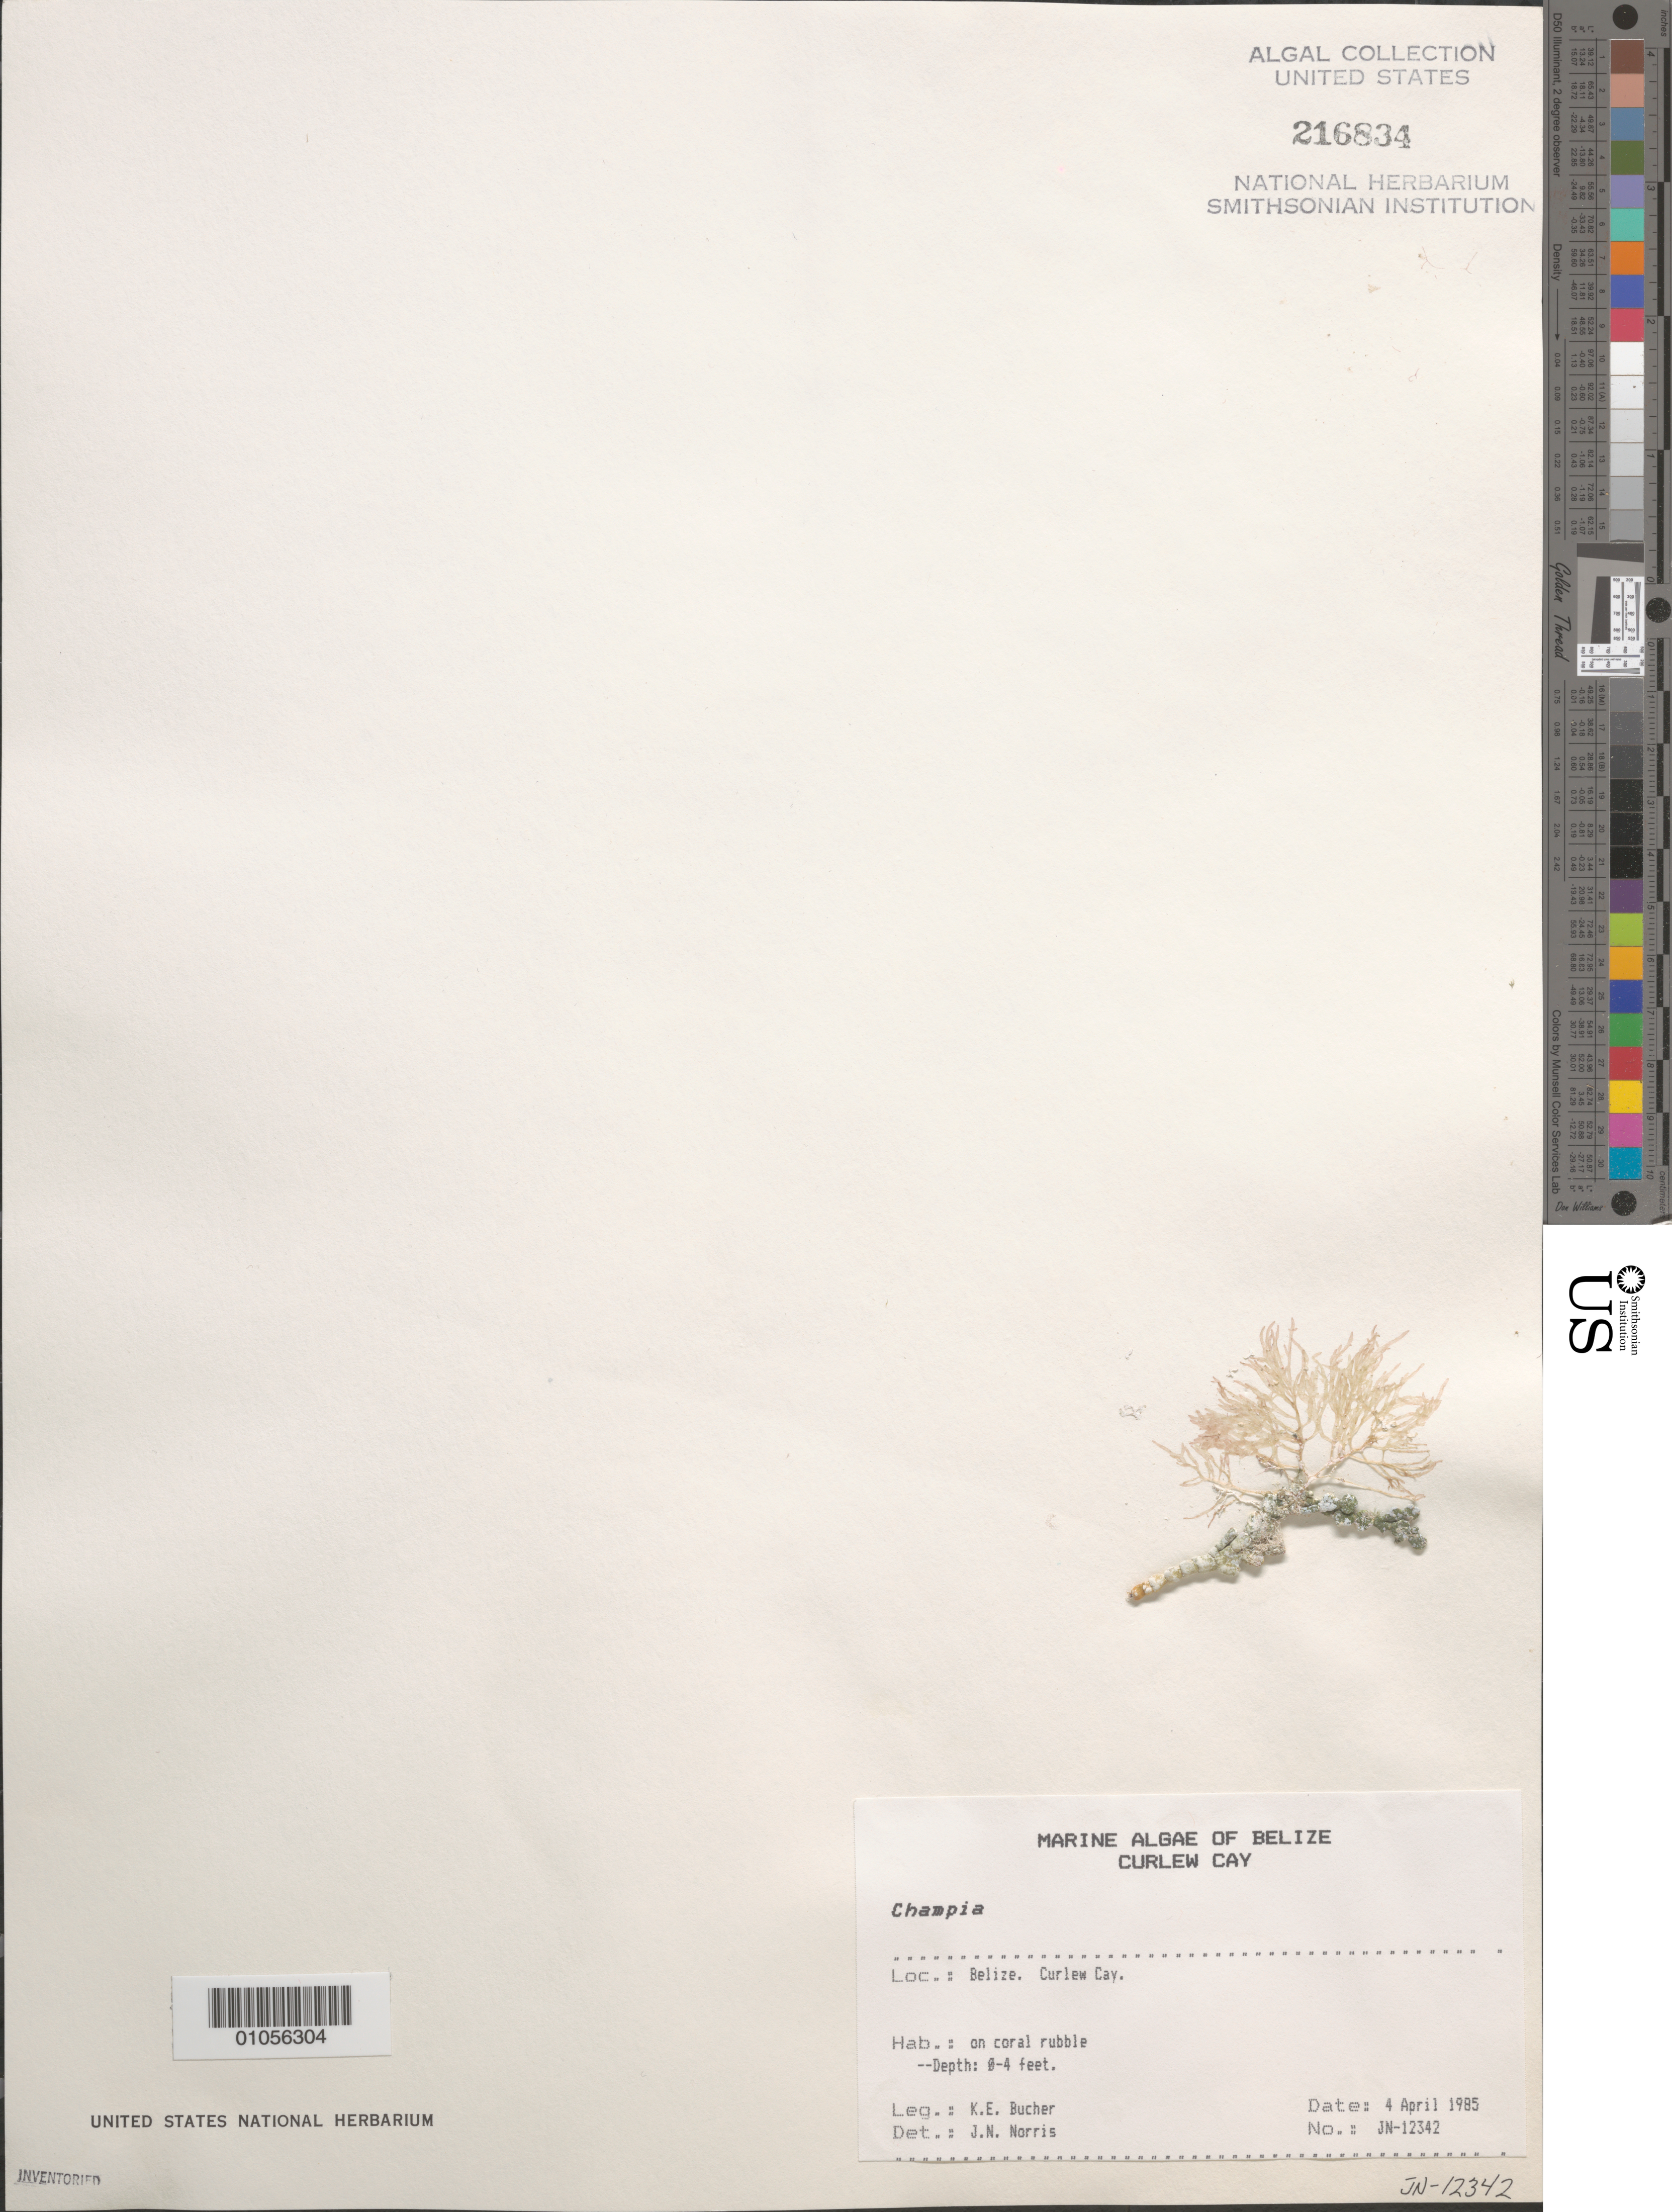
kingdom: Plantae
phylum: Rhodophyta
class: Florideophyceae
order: Rhodymeniales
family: Champiaceae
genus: Champia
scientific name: Champia sp.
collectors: K. E. Bucher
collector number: JN-12342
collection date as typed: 04 Apr 1985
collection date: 1985-04-04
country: Belize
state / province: Stann Creek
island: Curlew Cay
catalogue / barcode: US 216834